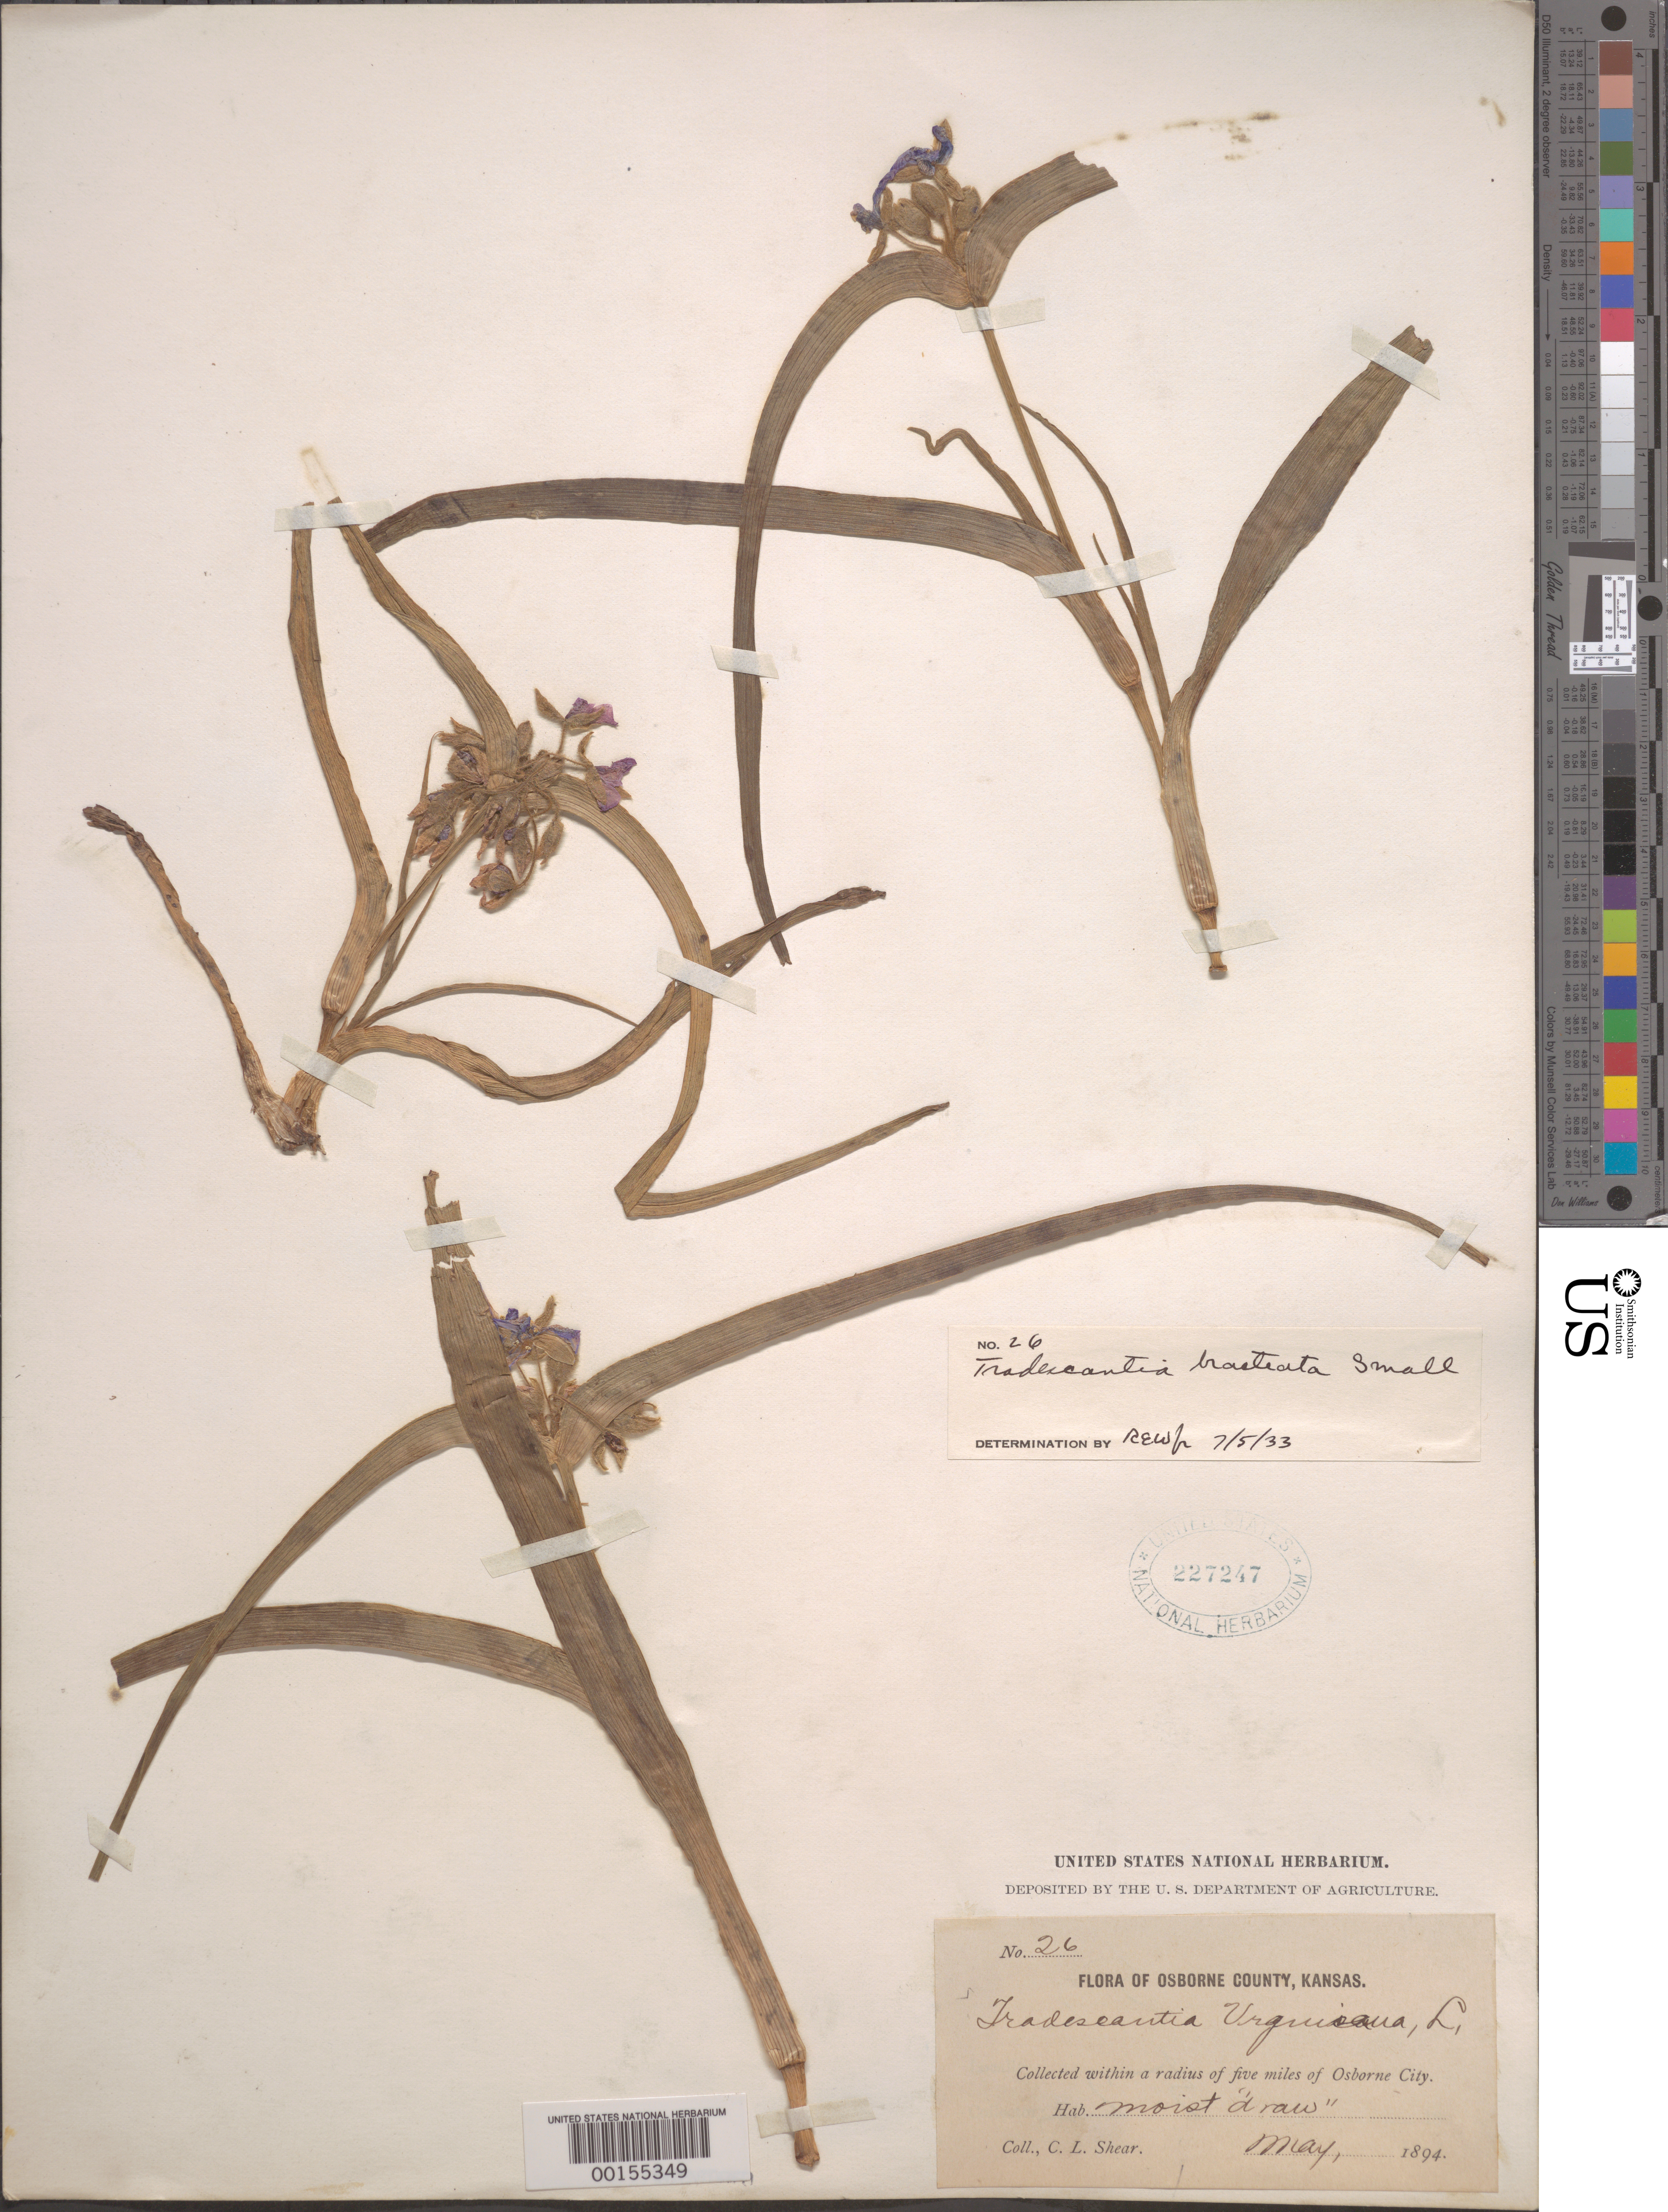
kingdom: Plantae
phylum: Tracheophyta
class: Liliopsida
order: Commelinales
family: Commelinaceae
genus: Tradescantia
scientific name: Tradescantia bracteata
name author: Small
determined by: REW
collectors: C. L. Shear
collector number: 26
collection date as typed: May 1894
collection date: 1894-05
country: United States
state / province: Kansas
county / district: Osborne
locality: Near osborne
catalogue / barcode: US 227247